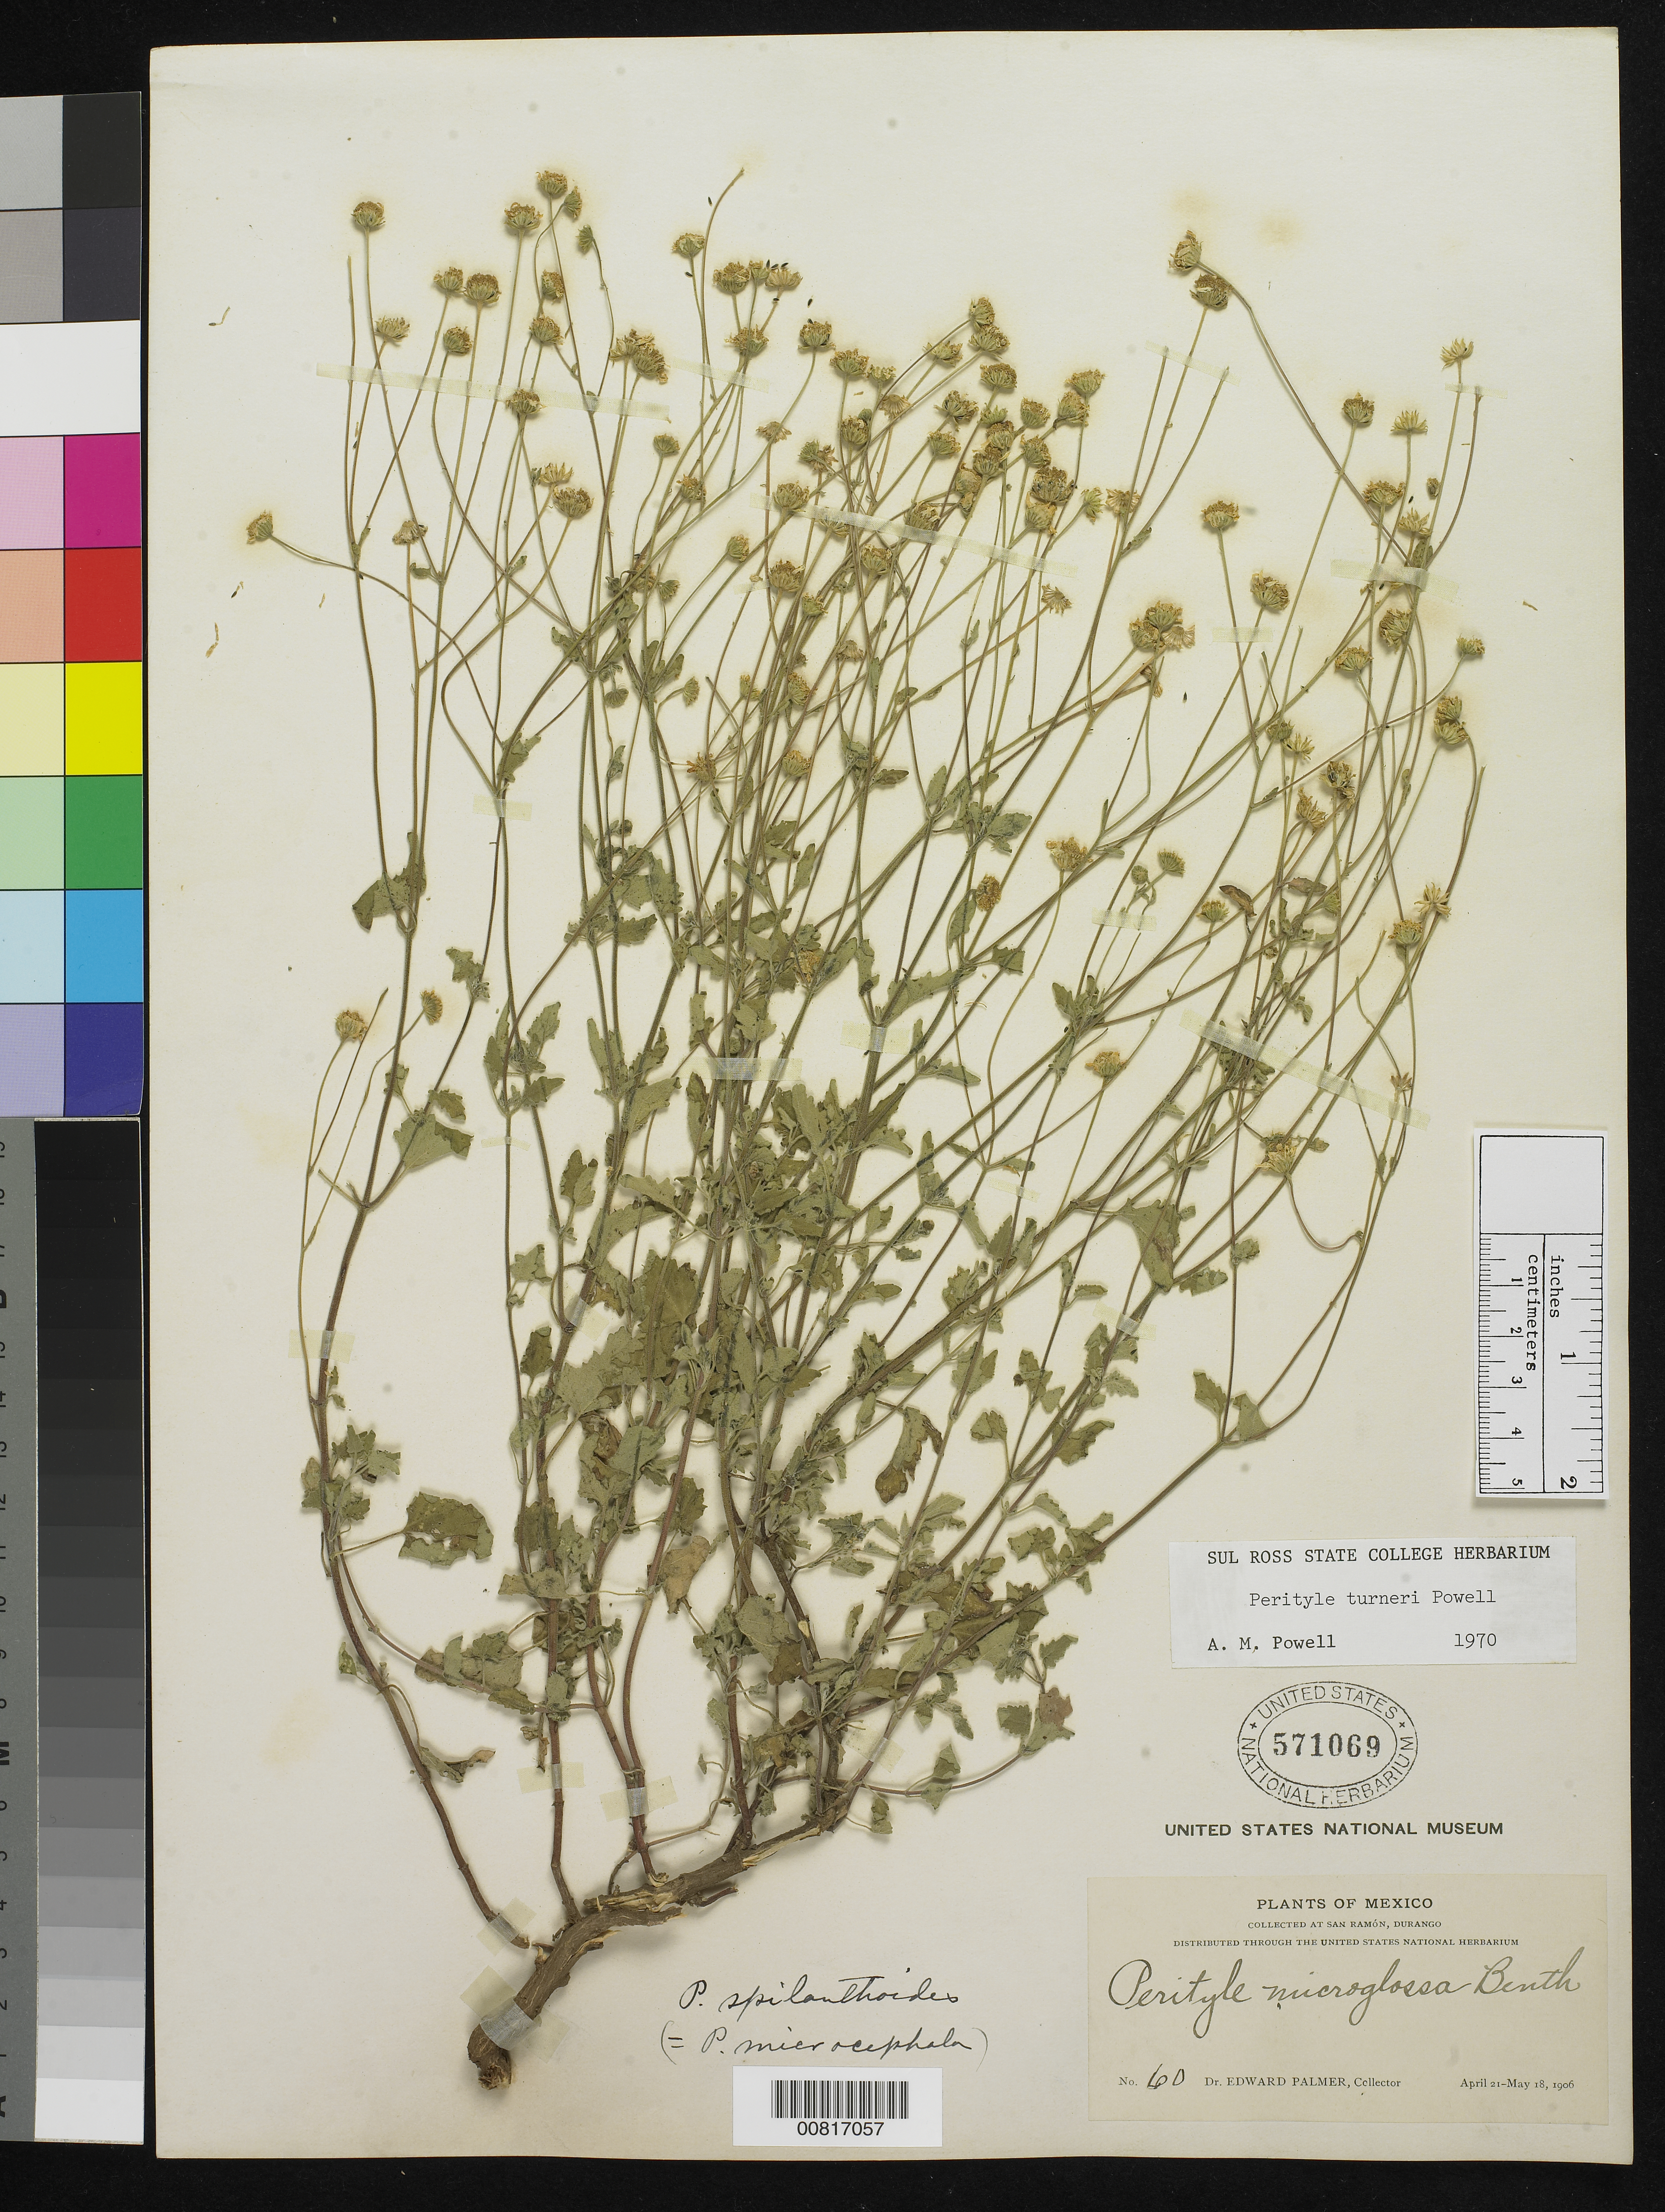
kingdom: Plantae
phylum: Tracheophyta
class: Magnoliopsida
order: Asterales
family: Asteraceae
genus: Perityle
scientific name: Perityle turneri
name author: A.M. Powell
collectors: E. Palmer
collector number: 60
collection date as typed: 21 Apr 1906 to 18 May 1906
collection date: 1906-04-21/1906-05-18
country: Mexico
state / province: Durango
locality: San Ramón, Durango.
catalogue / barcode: US 571069